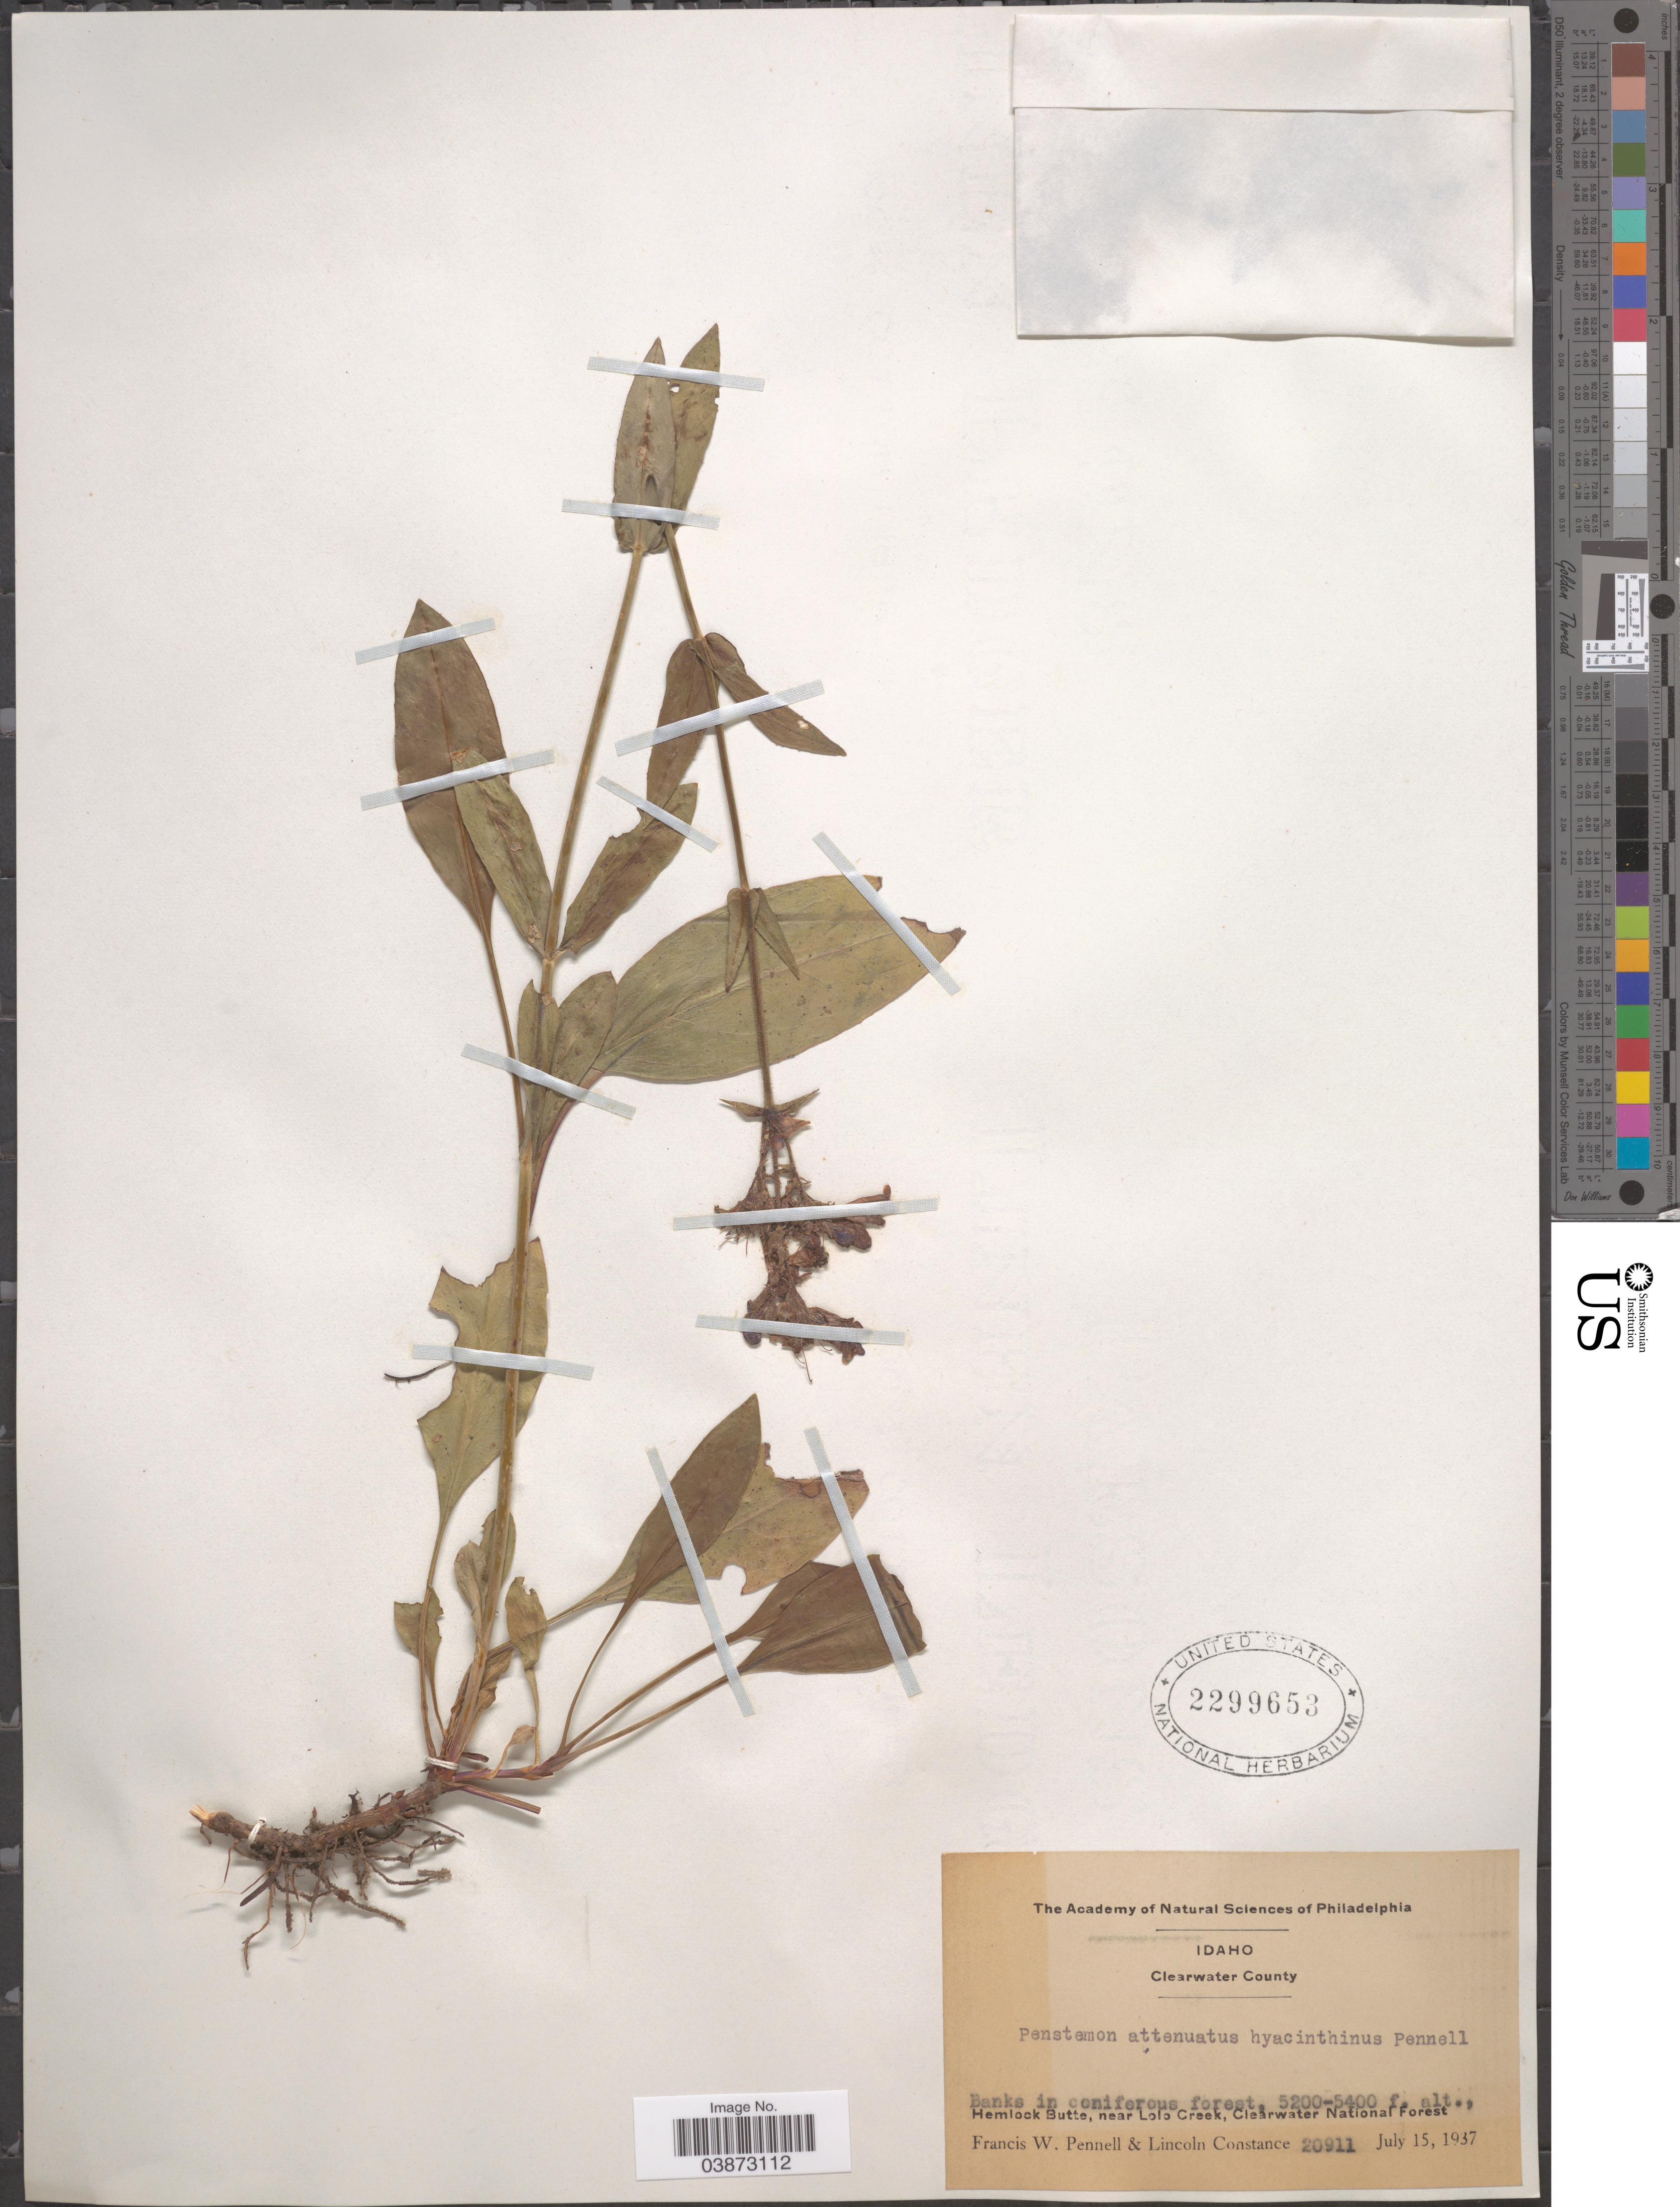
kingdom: Plantae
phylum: Tracheophyta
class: Magnoliopsida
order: Lamiales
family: Plantaginaceae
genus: Penstemon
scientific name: Penstemon attenuatus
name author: Douglas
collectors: F. W. Pennell & L. Constance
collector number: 20911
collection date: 1937-07-15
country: United States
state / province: Idaho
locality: Clearwater County. Hemlock Butte, near Lolo Creek, Clearwater National Forest.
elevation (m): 1585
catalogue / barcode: US 2299653